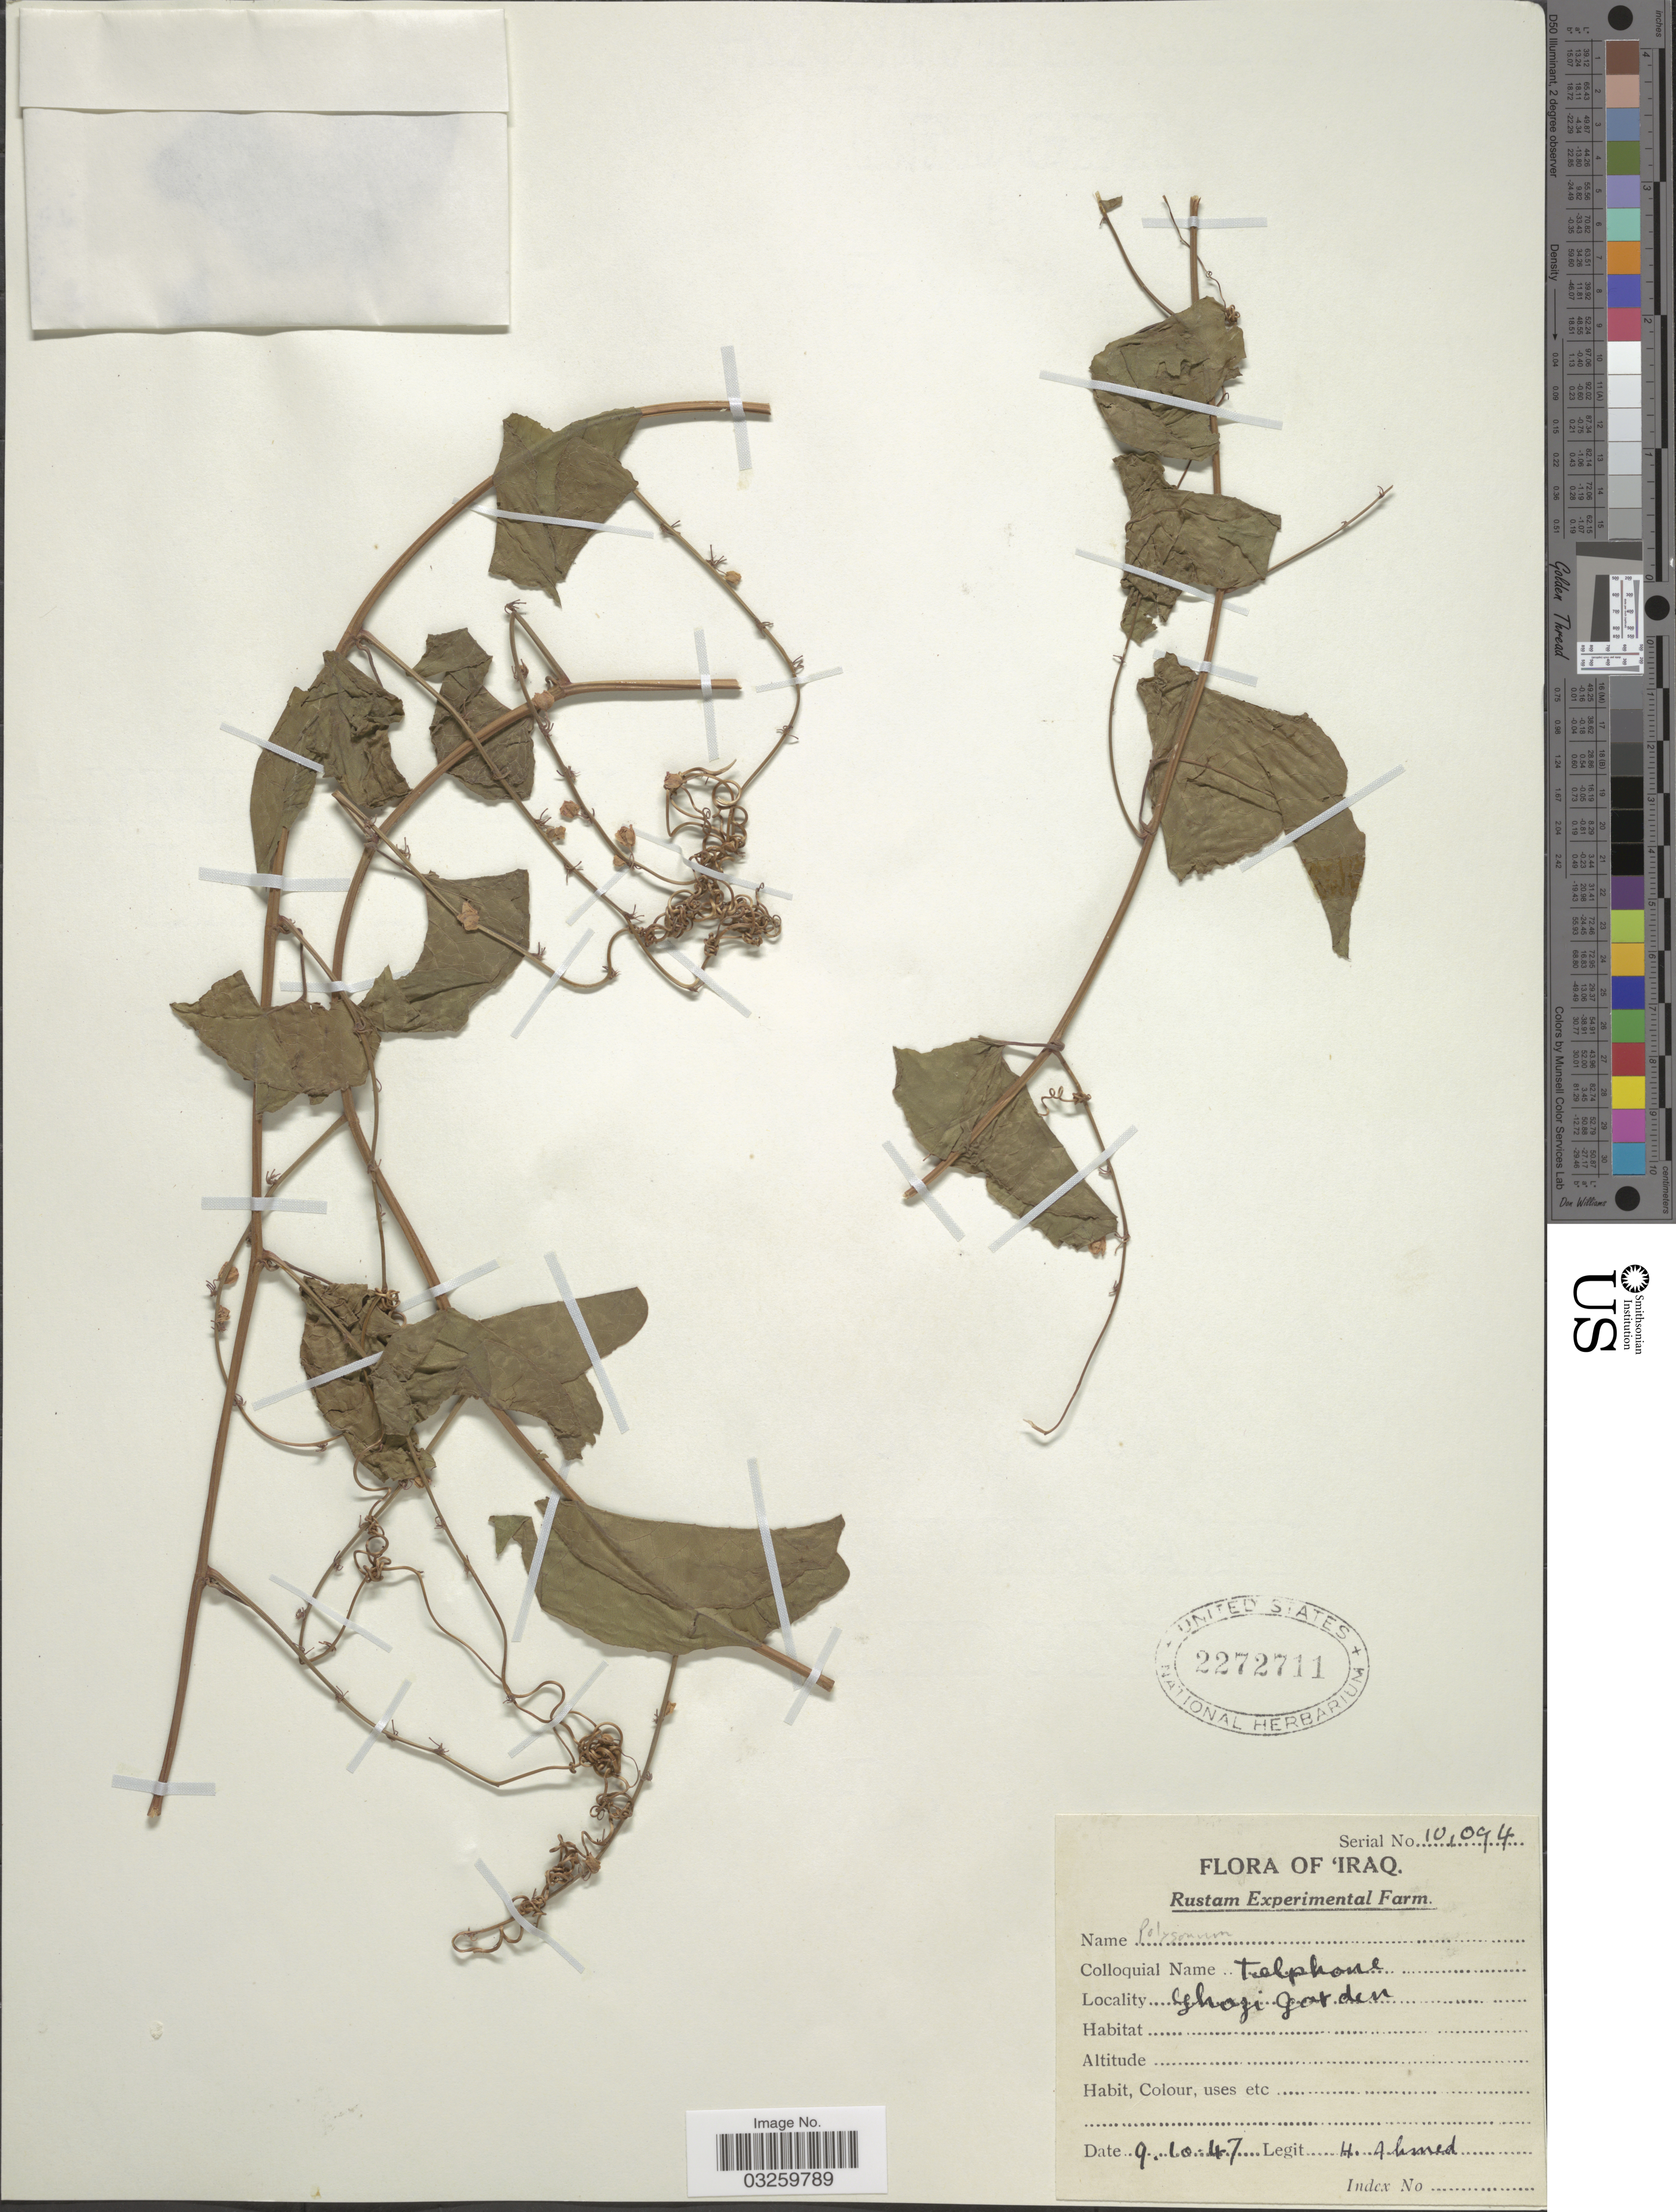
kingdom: Plantae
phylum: Tracheophyta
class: Magnoliopsida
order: Caryophyllales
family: Polygonaceae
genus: Polygonum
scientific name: Polygonum sp.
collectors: H. Ahmed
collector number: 10094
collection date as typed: Transcribed d/m/y: 9/10/47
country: Iraq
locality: Ghozi Garden.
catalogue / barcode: US 2272711